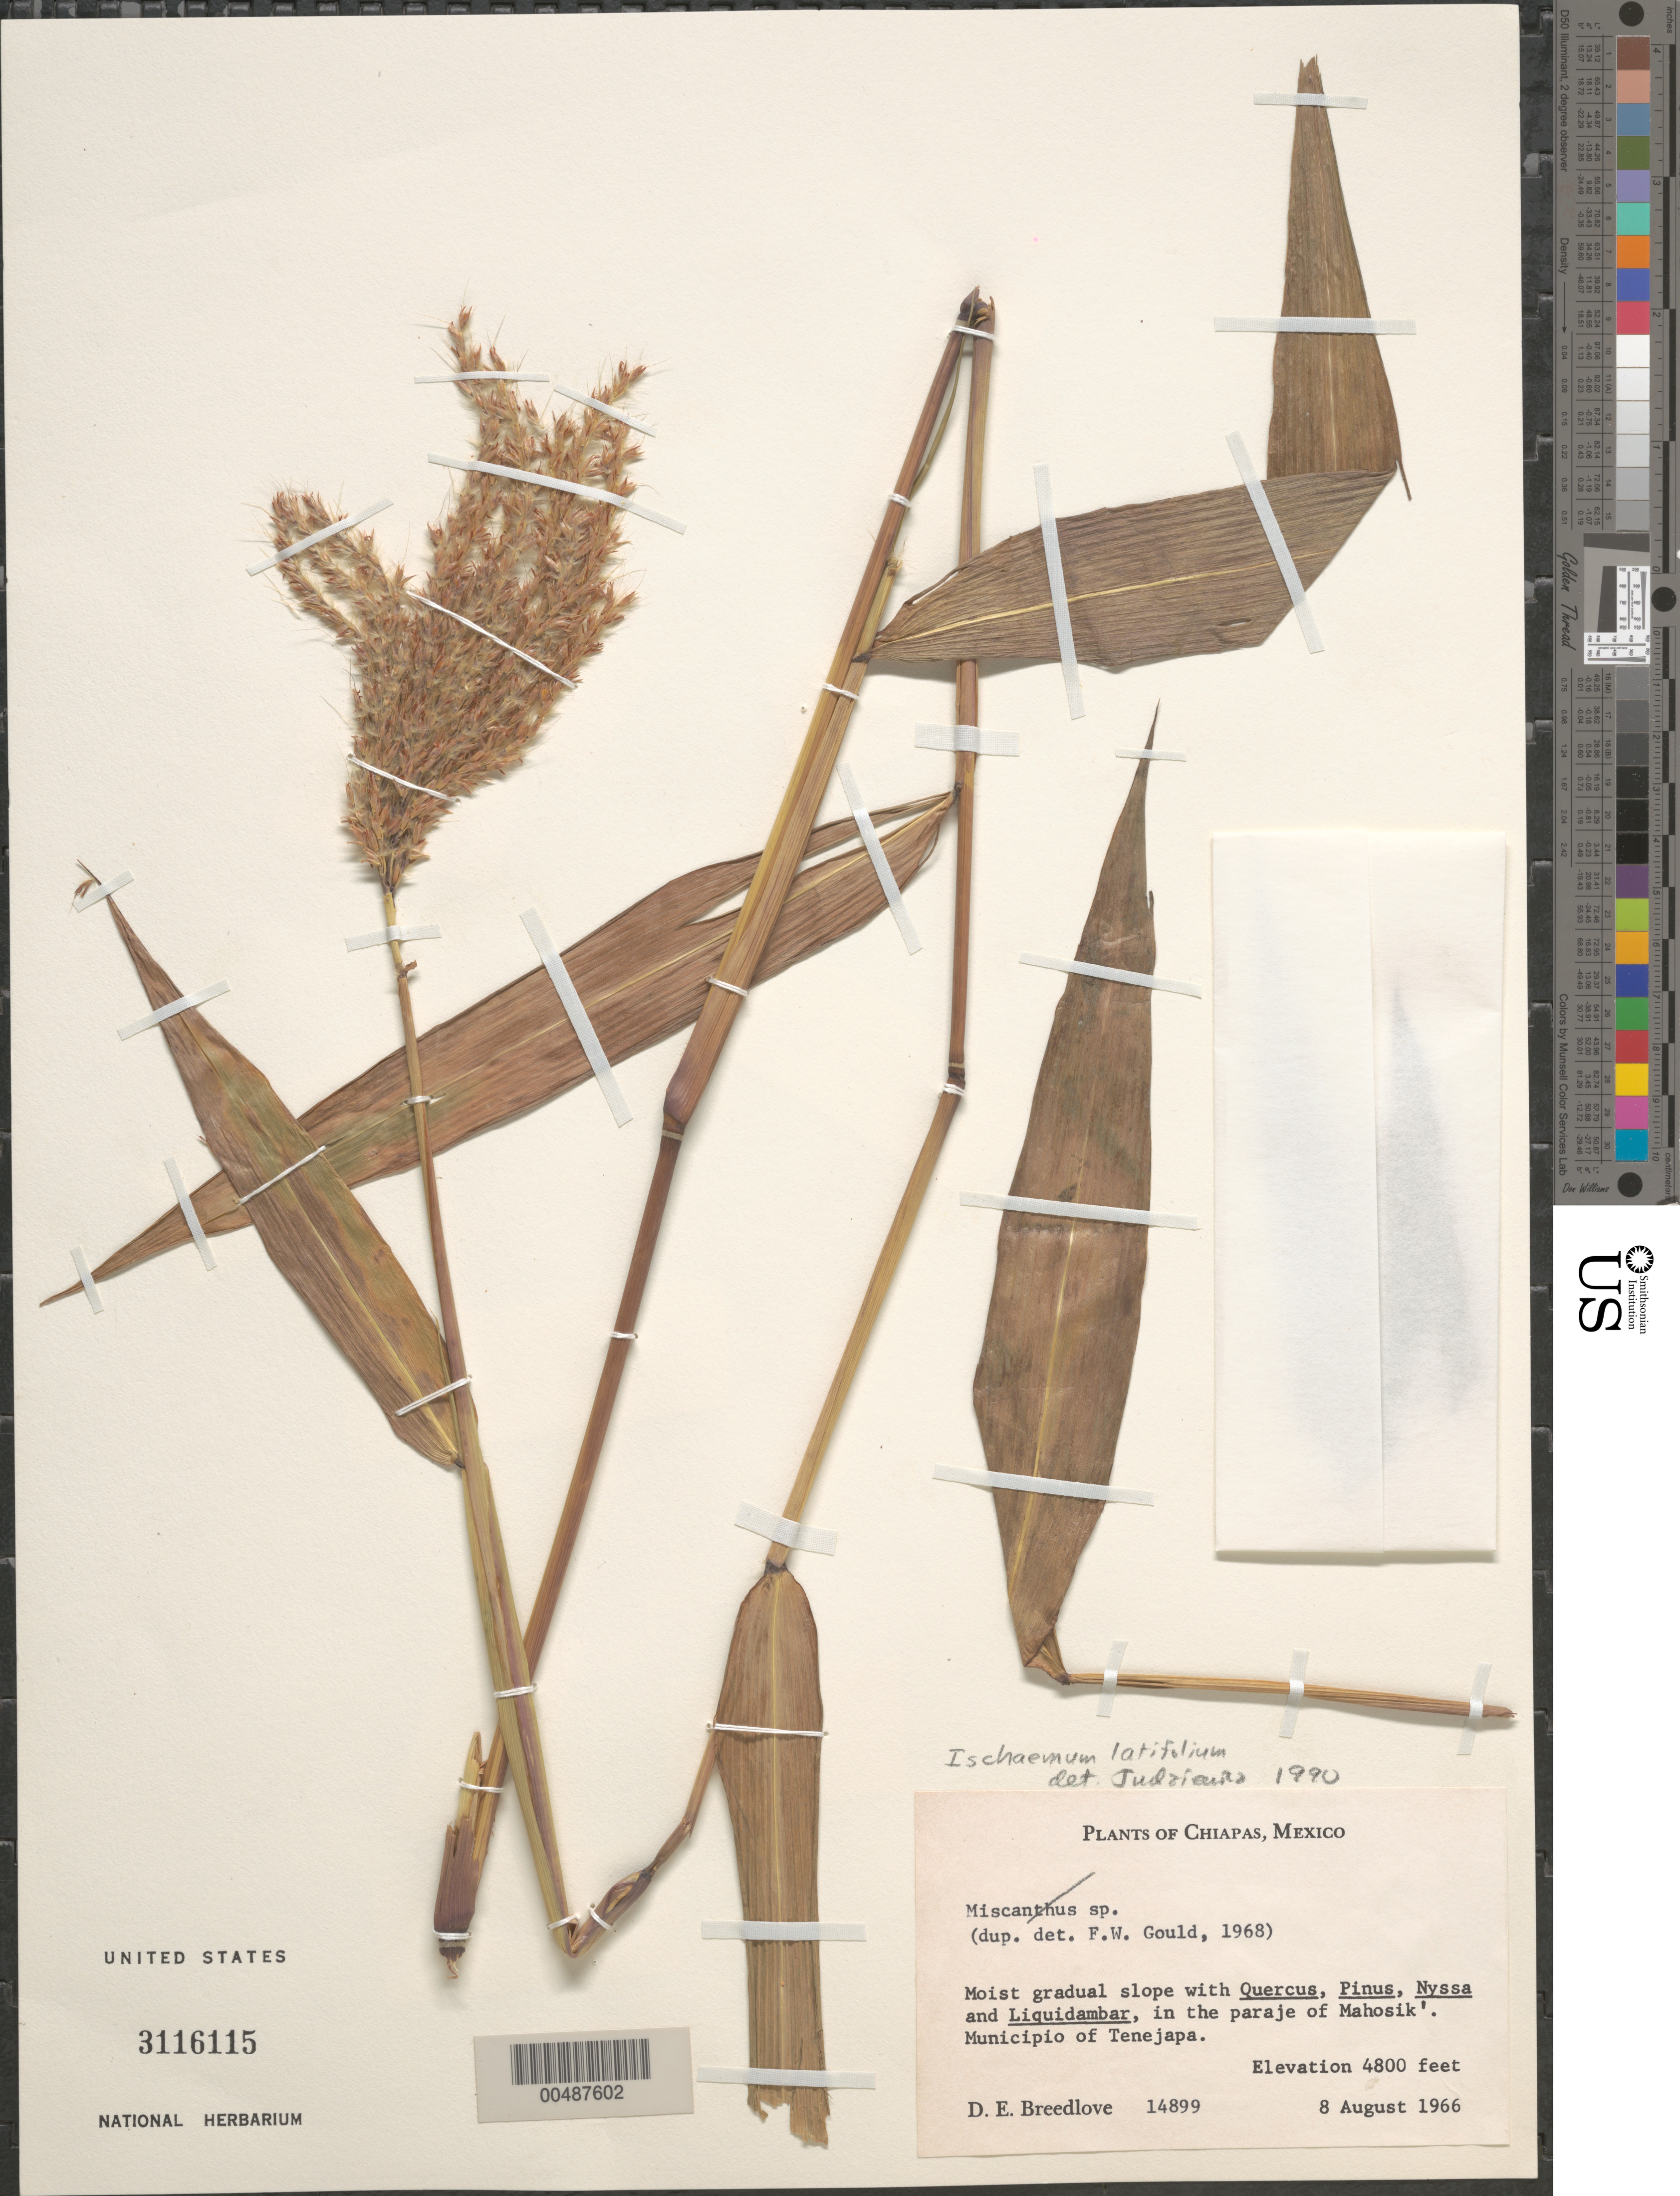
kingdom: Plantae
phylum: Tracheophyta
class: Liliopsida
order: Poales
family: Poaceae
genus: Ischaemum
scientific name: Ischaemum latifolium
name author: (Spreng.) Kunth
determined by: Judziewicz, E. J.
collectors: D. E. Breedlove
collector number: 14899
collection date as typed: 8 Aug 1966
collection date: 1966-08-08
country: Mexico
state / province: Chiapas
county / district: Tenejapa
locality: In the paraje of Mahosik'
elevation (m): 1463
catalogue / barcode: US 3116115